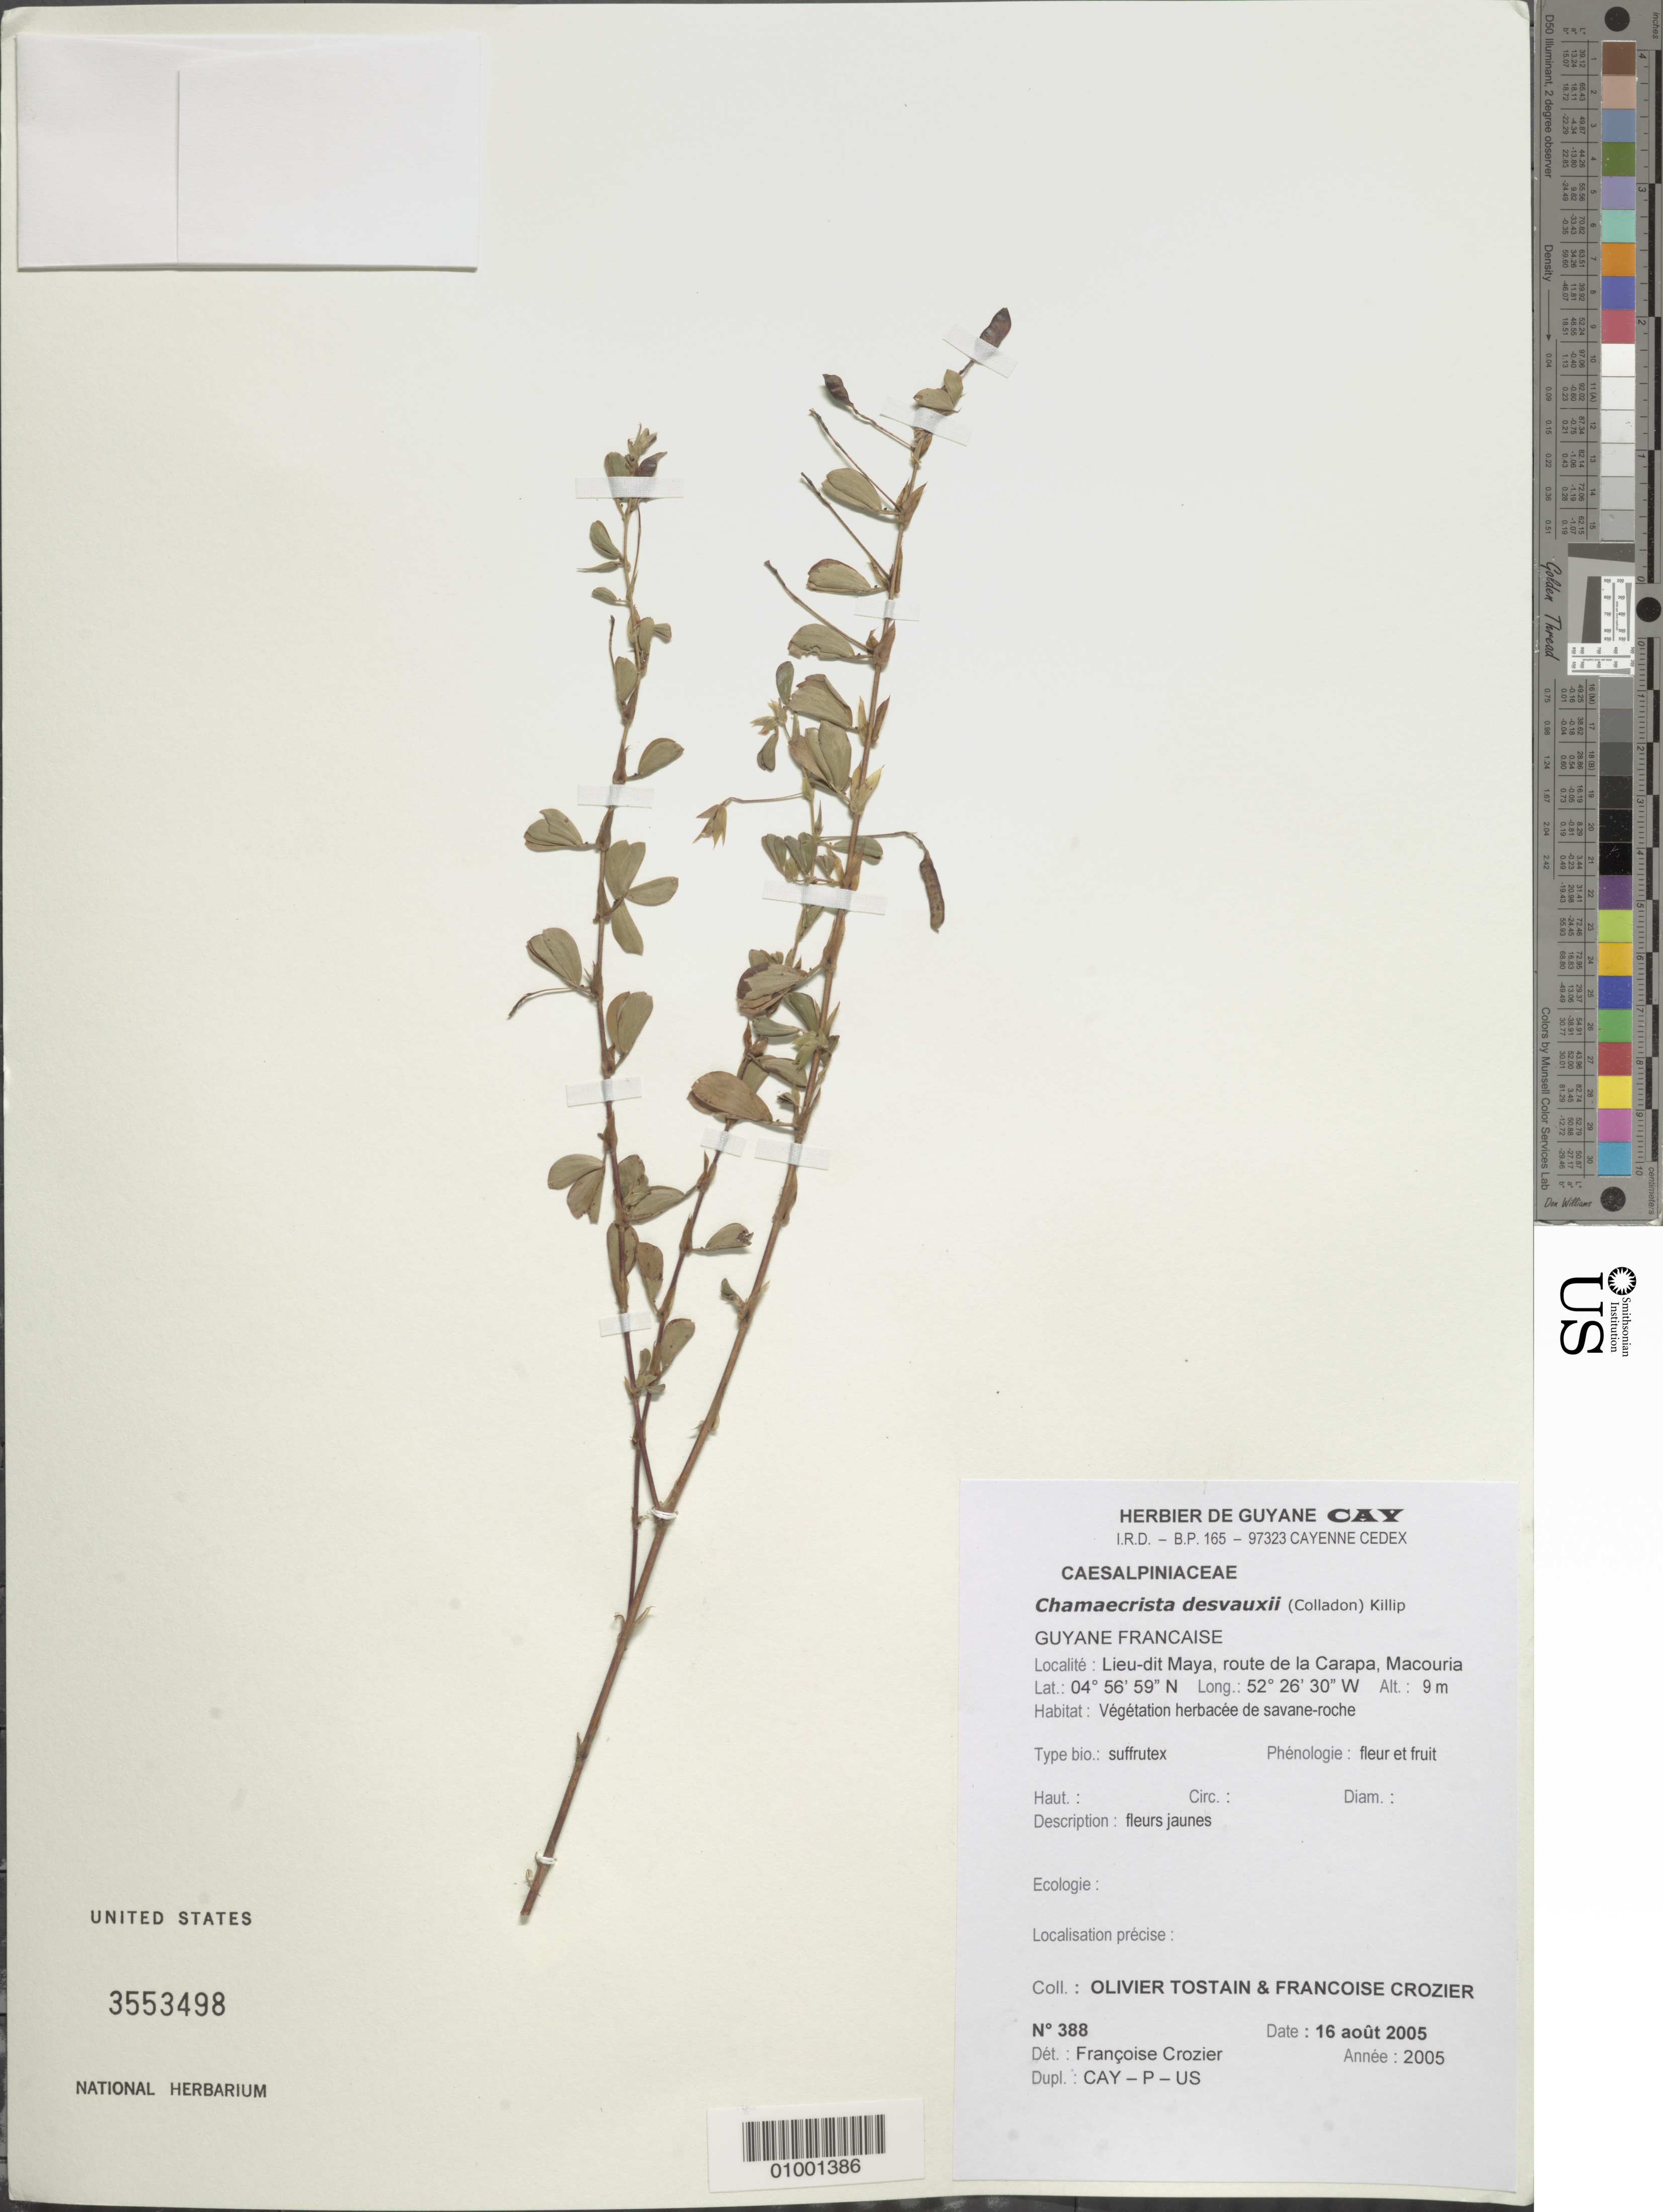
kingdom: Plantae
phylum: Tracheophyta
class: Magnoliopsida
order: Fabales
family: Fabaceae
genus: Chamaecrista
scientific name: Chamaecrista desvauxii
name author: (Collad.) Killip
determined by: Crozier, F.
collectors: O. Tostain & F. Crozier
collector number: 388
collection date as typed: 16-Aug-05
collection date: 2005-08-16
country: French Guiana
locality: Lieu-dit Maya, route de la Carapa, Macouria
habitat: Vegetation herbacee de savane-roche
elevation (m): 9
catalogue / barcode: US 3553498